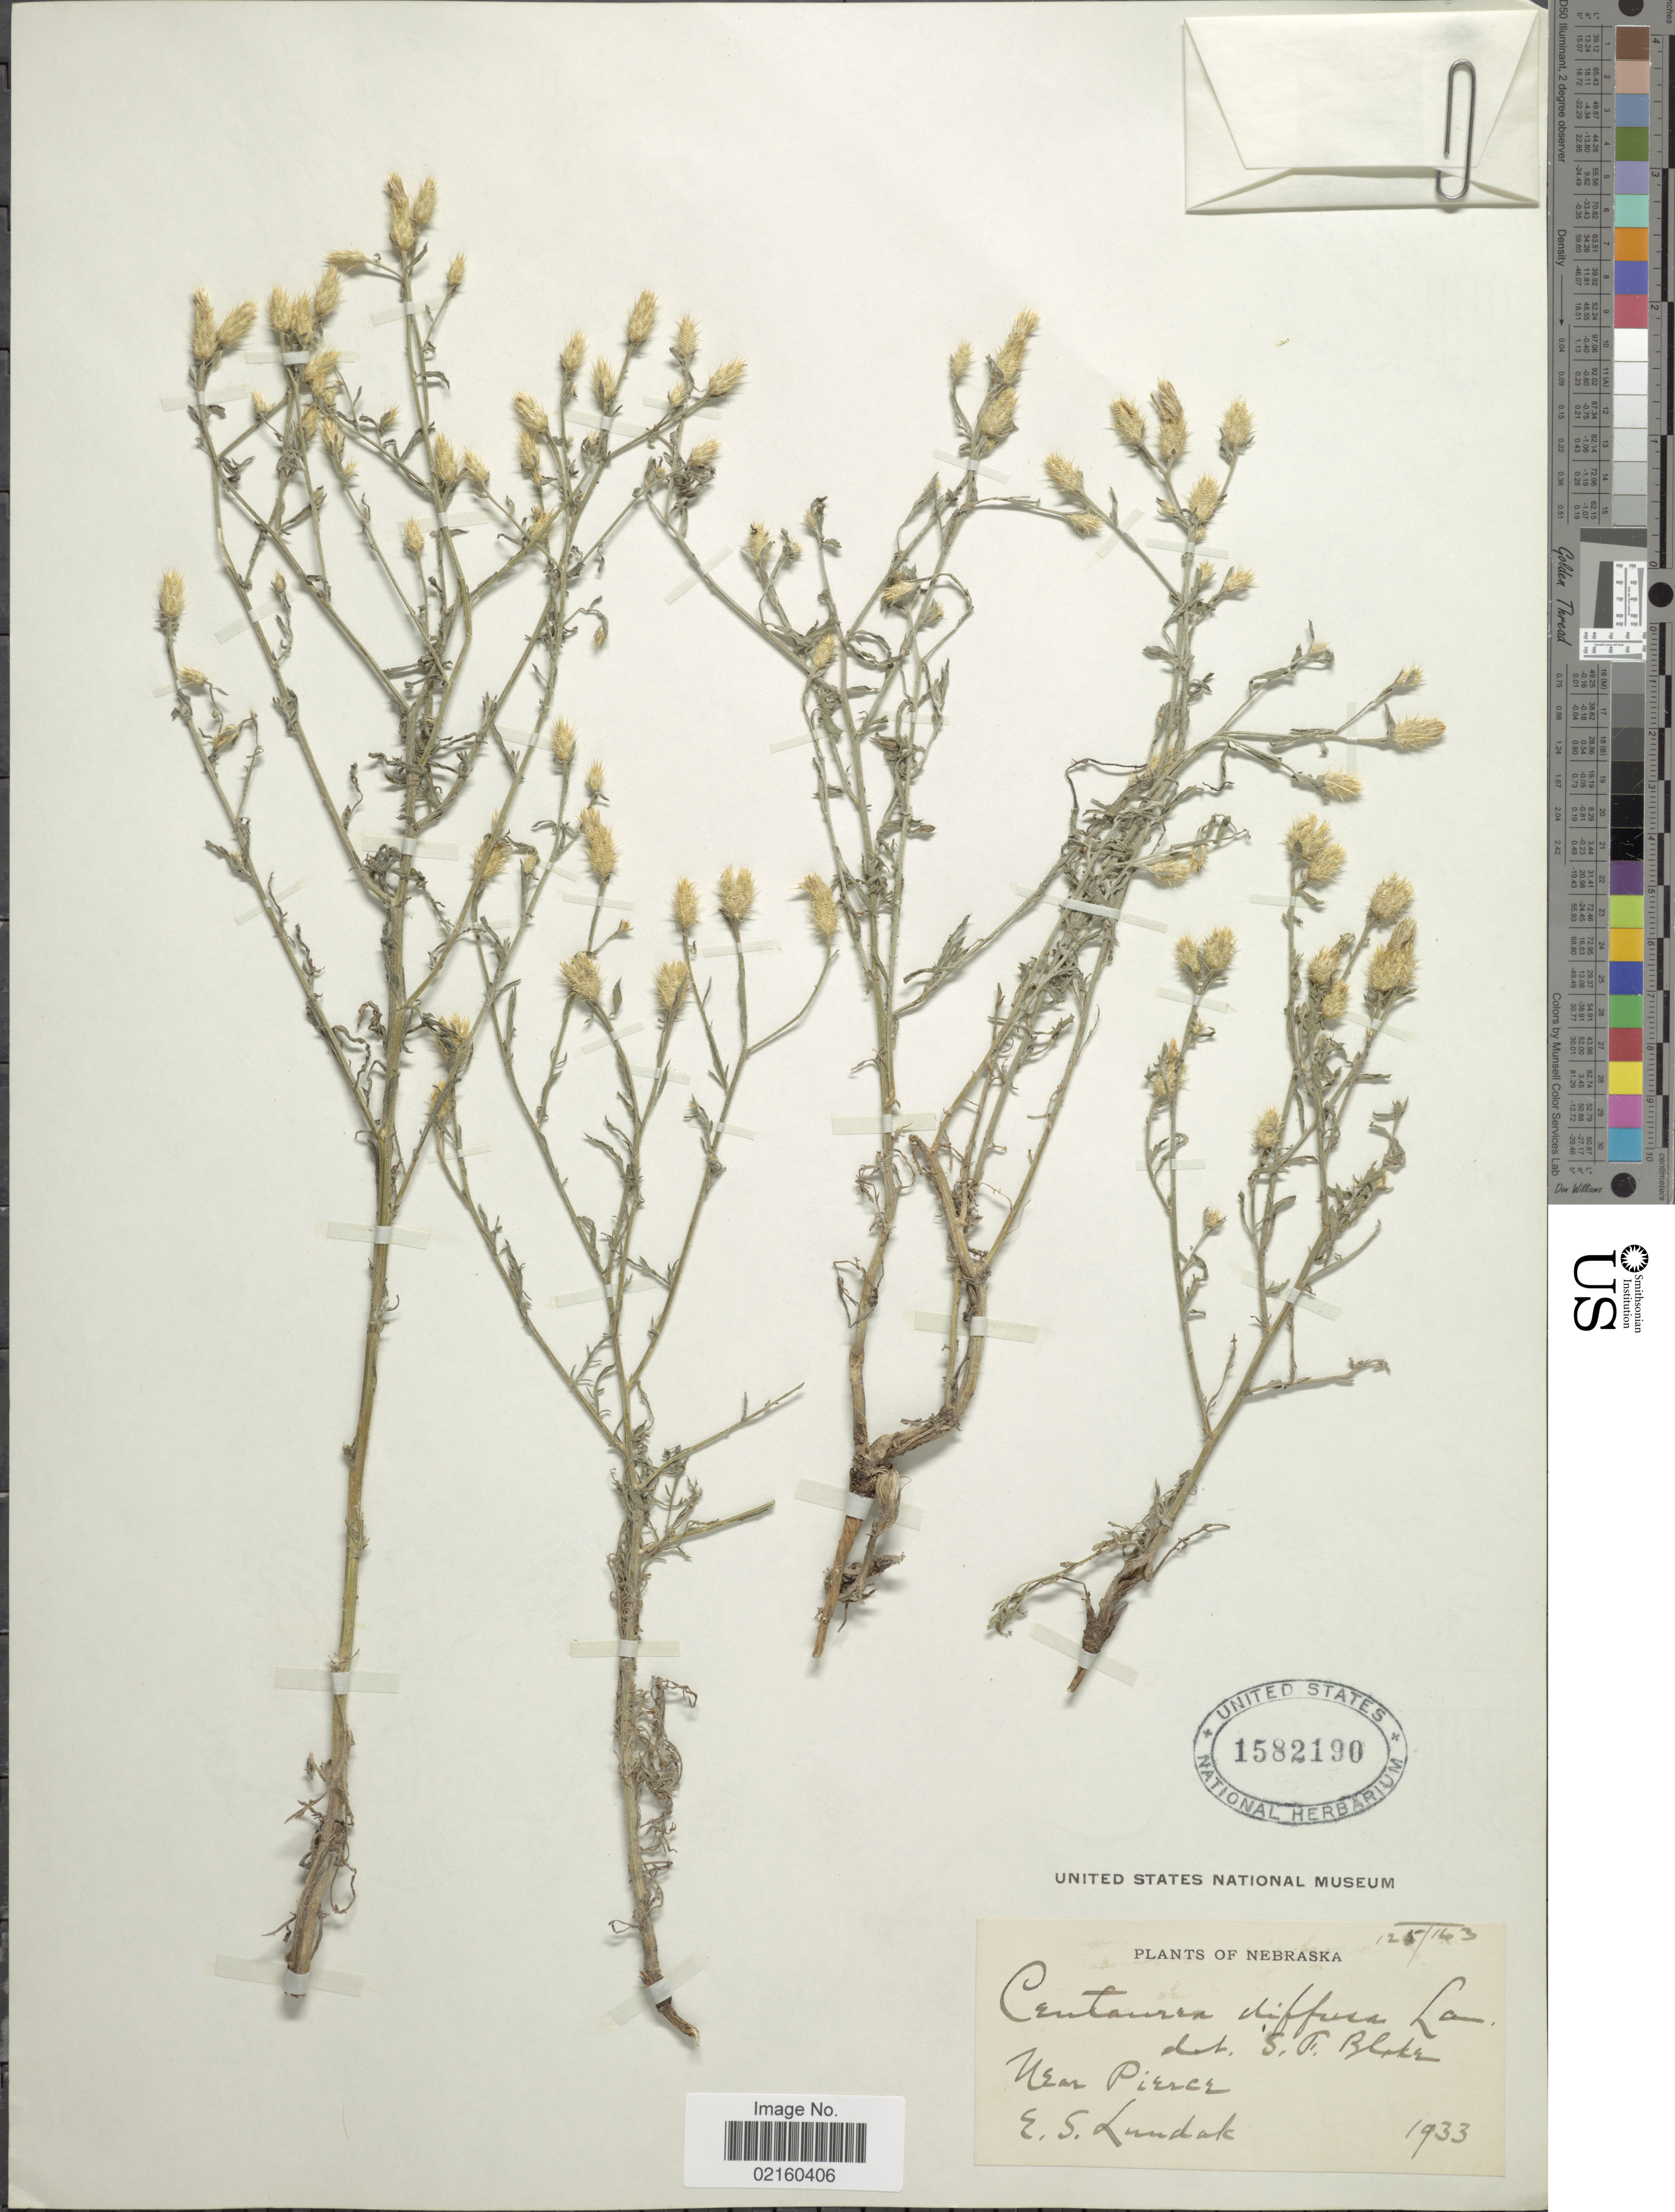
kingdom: Plantae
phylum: Tracheophyta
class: Magnoliopsida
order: Asterales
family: Asteraceae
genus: Centaurea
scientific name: Centaurea diffusa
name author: Lam.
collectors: E. Lundak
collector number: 125/163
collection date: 1933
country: United States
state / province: Michigan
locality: Near Pierce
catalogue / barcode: US 1582190